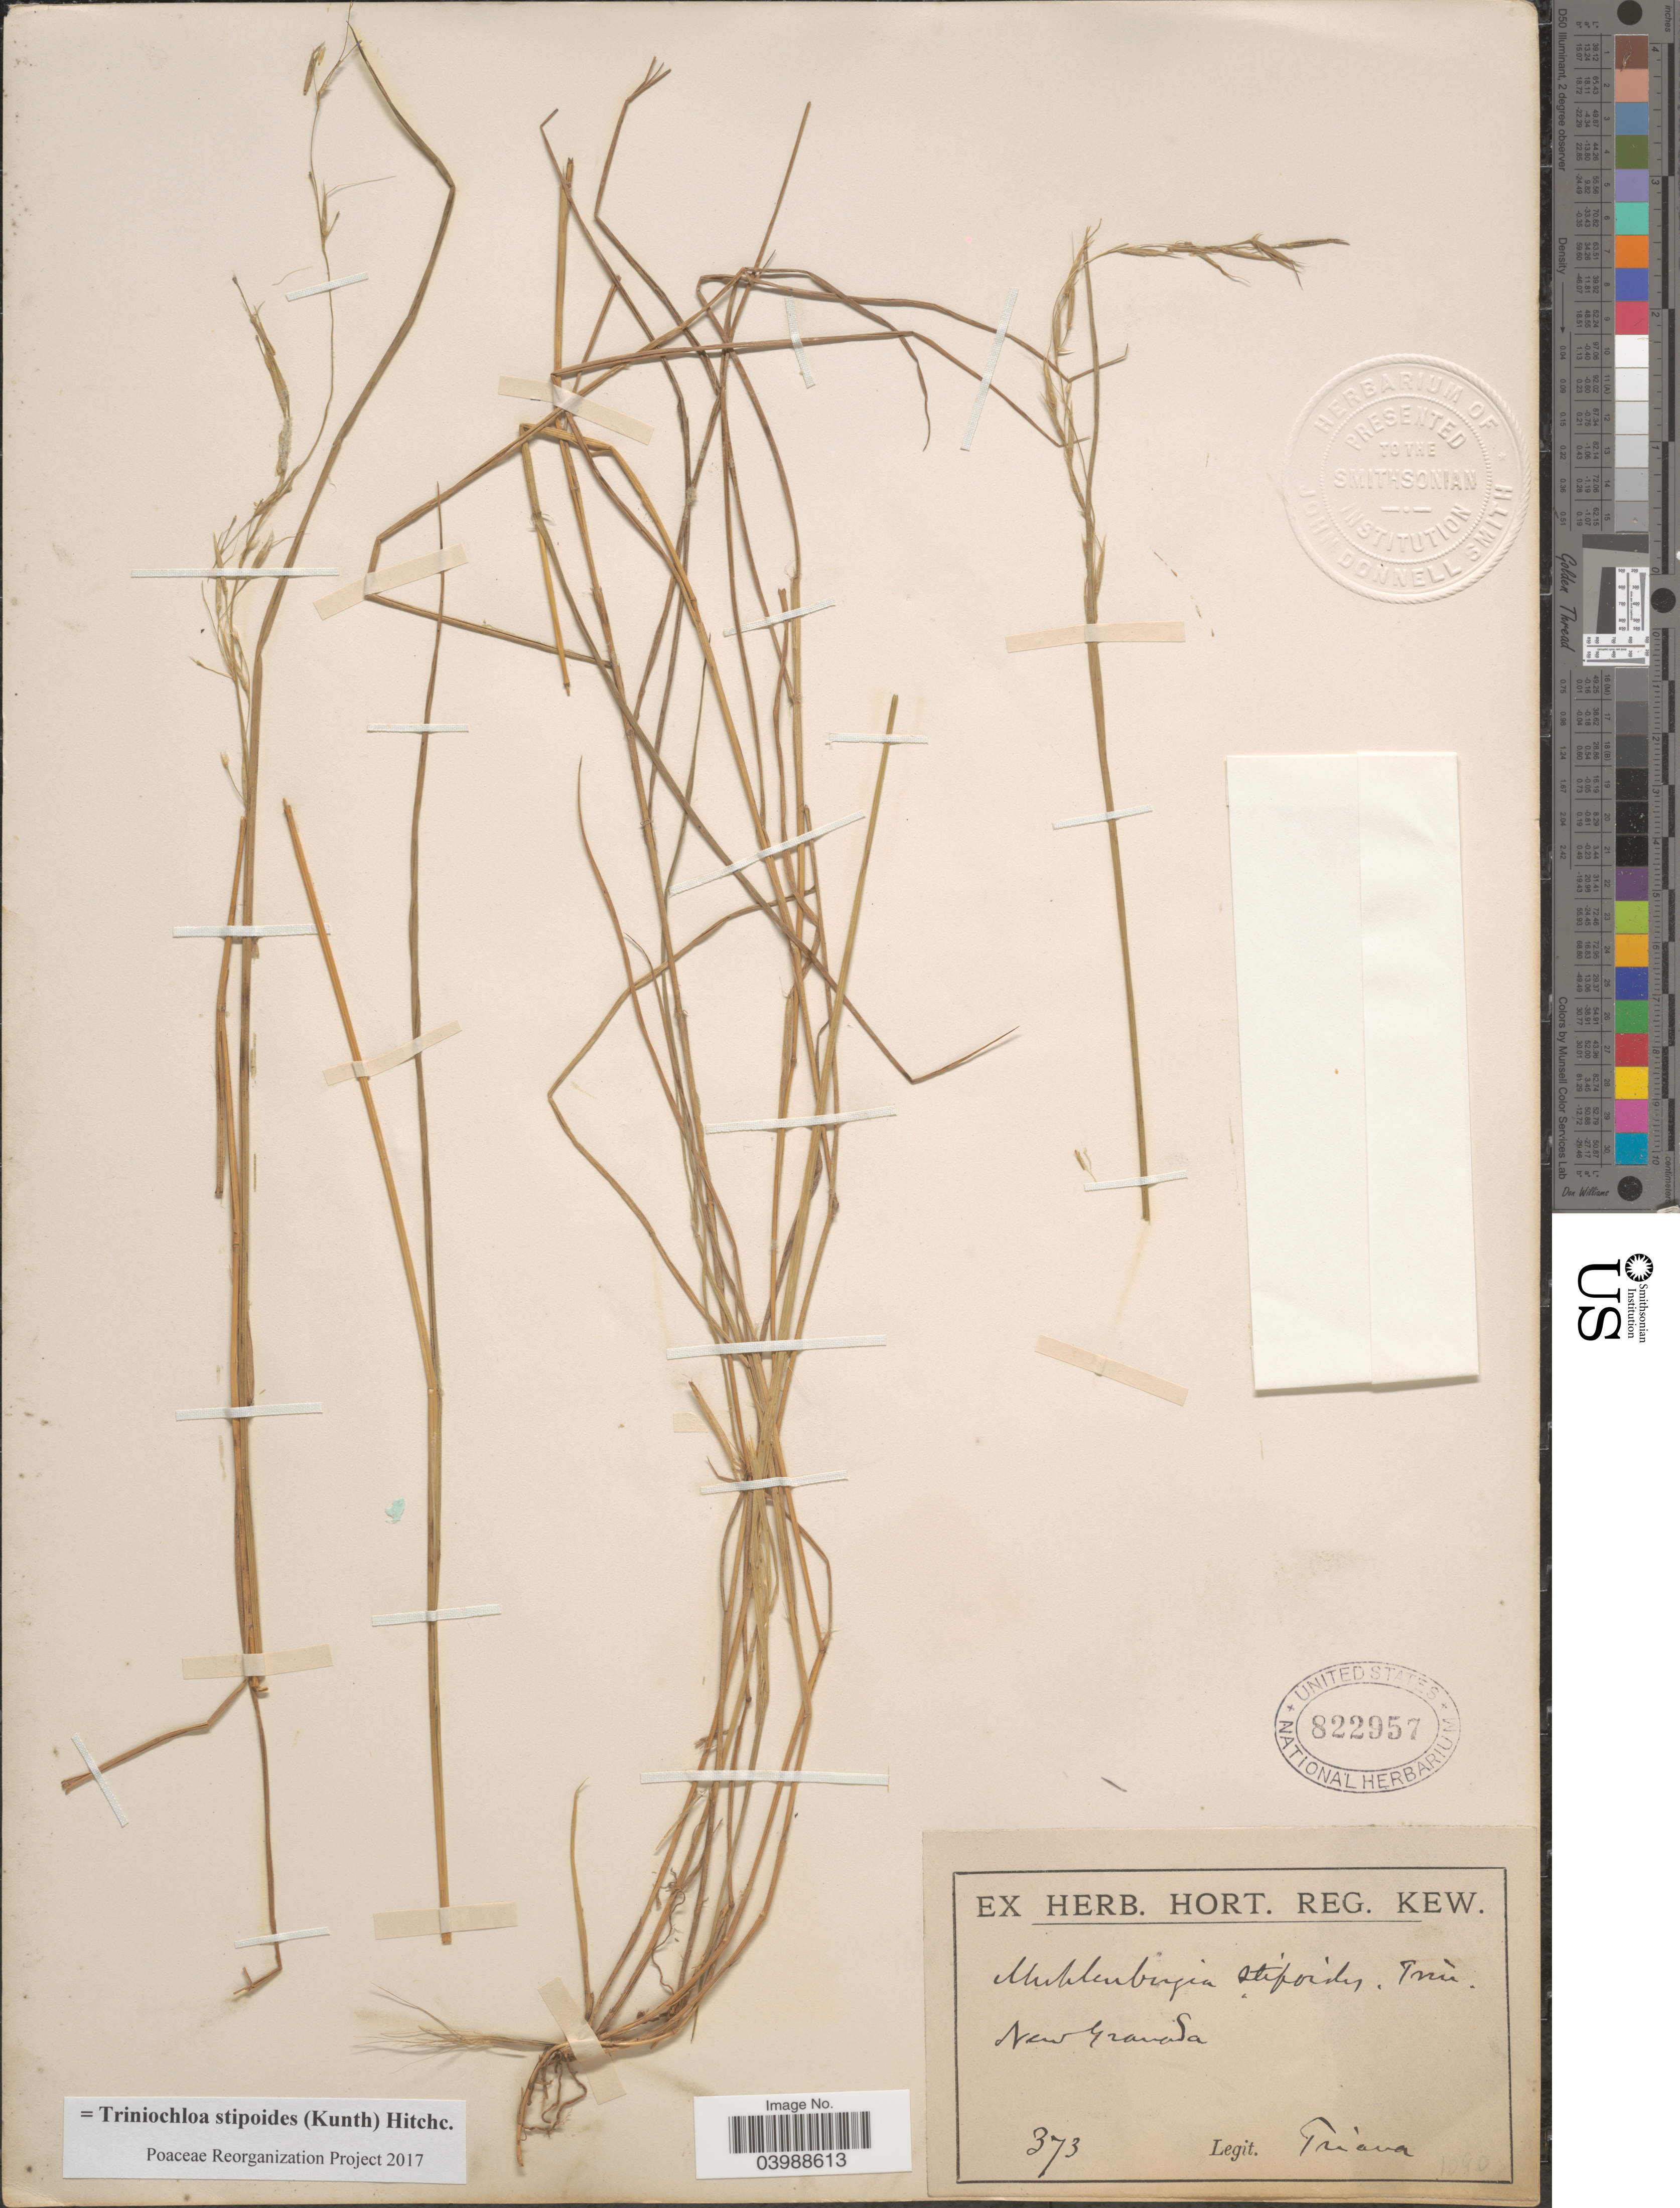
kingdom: Plantae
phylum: Tracheophyta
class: Liliopsida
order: Poales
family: Poaceae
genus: Triniochloa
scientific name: Triniochloa stipoides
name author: (Kunth) Hitchc.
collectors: Triana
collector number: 373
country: Colombia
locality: New Grenada.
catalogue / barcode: US 822957